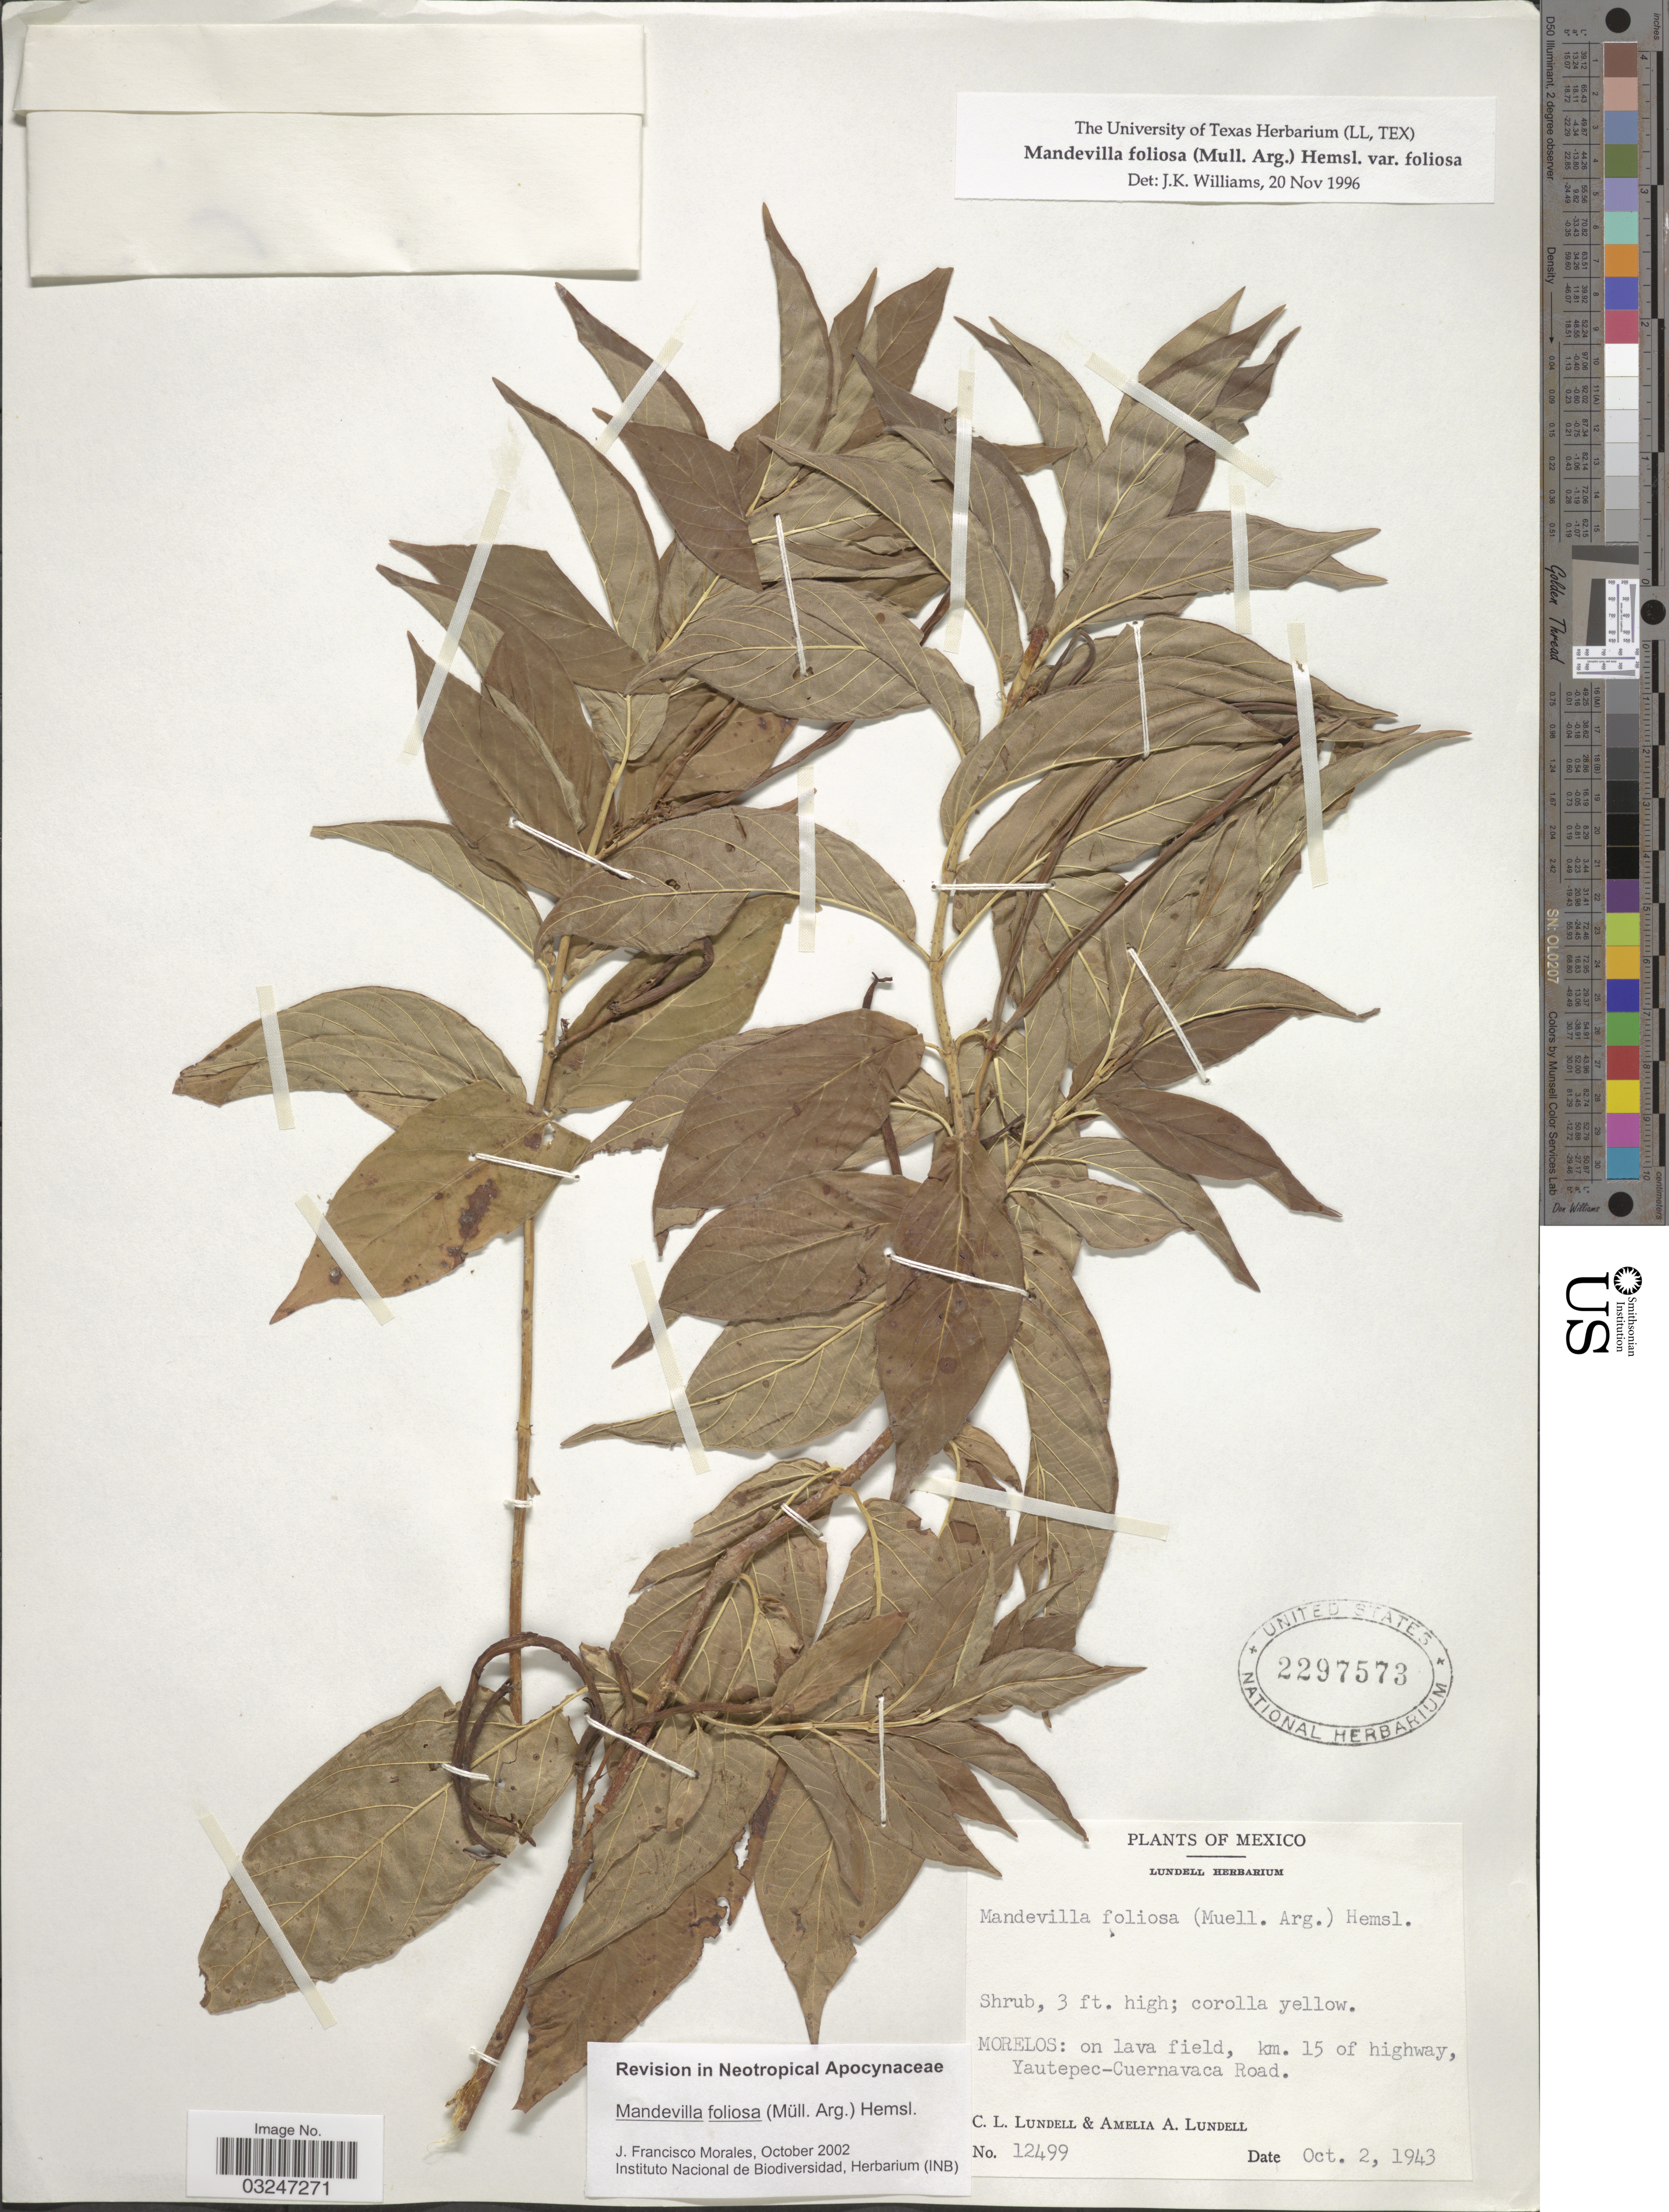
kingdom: Plantae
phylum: Tracheophyta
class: Magnoliopsida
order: Gentianales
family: Apocynaceae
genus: Mandevilla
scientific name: Mandevilla foliosa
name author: (Müll. Arg.) Hemsl.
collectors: C. L. Lundell & A. A. Lundell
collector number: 12499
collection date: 1943-10-02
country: Mexico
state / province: Morelos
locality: Morelos: on lava field, km. 15 of highway, Yautepec-Cuernavaca Road.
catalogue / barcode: US 2297573